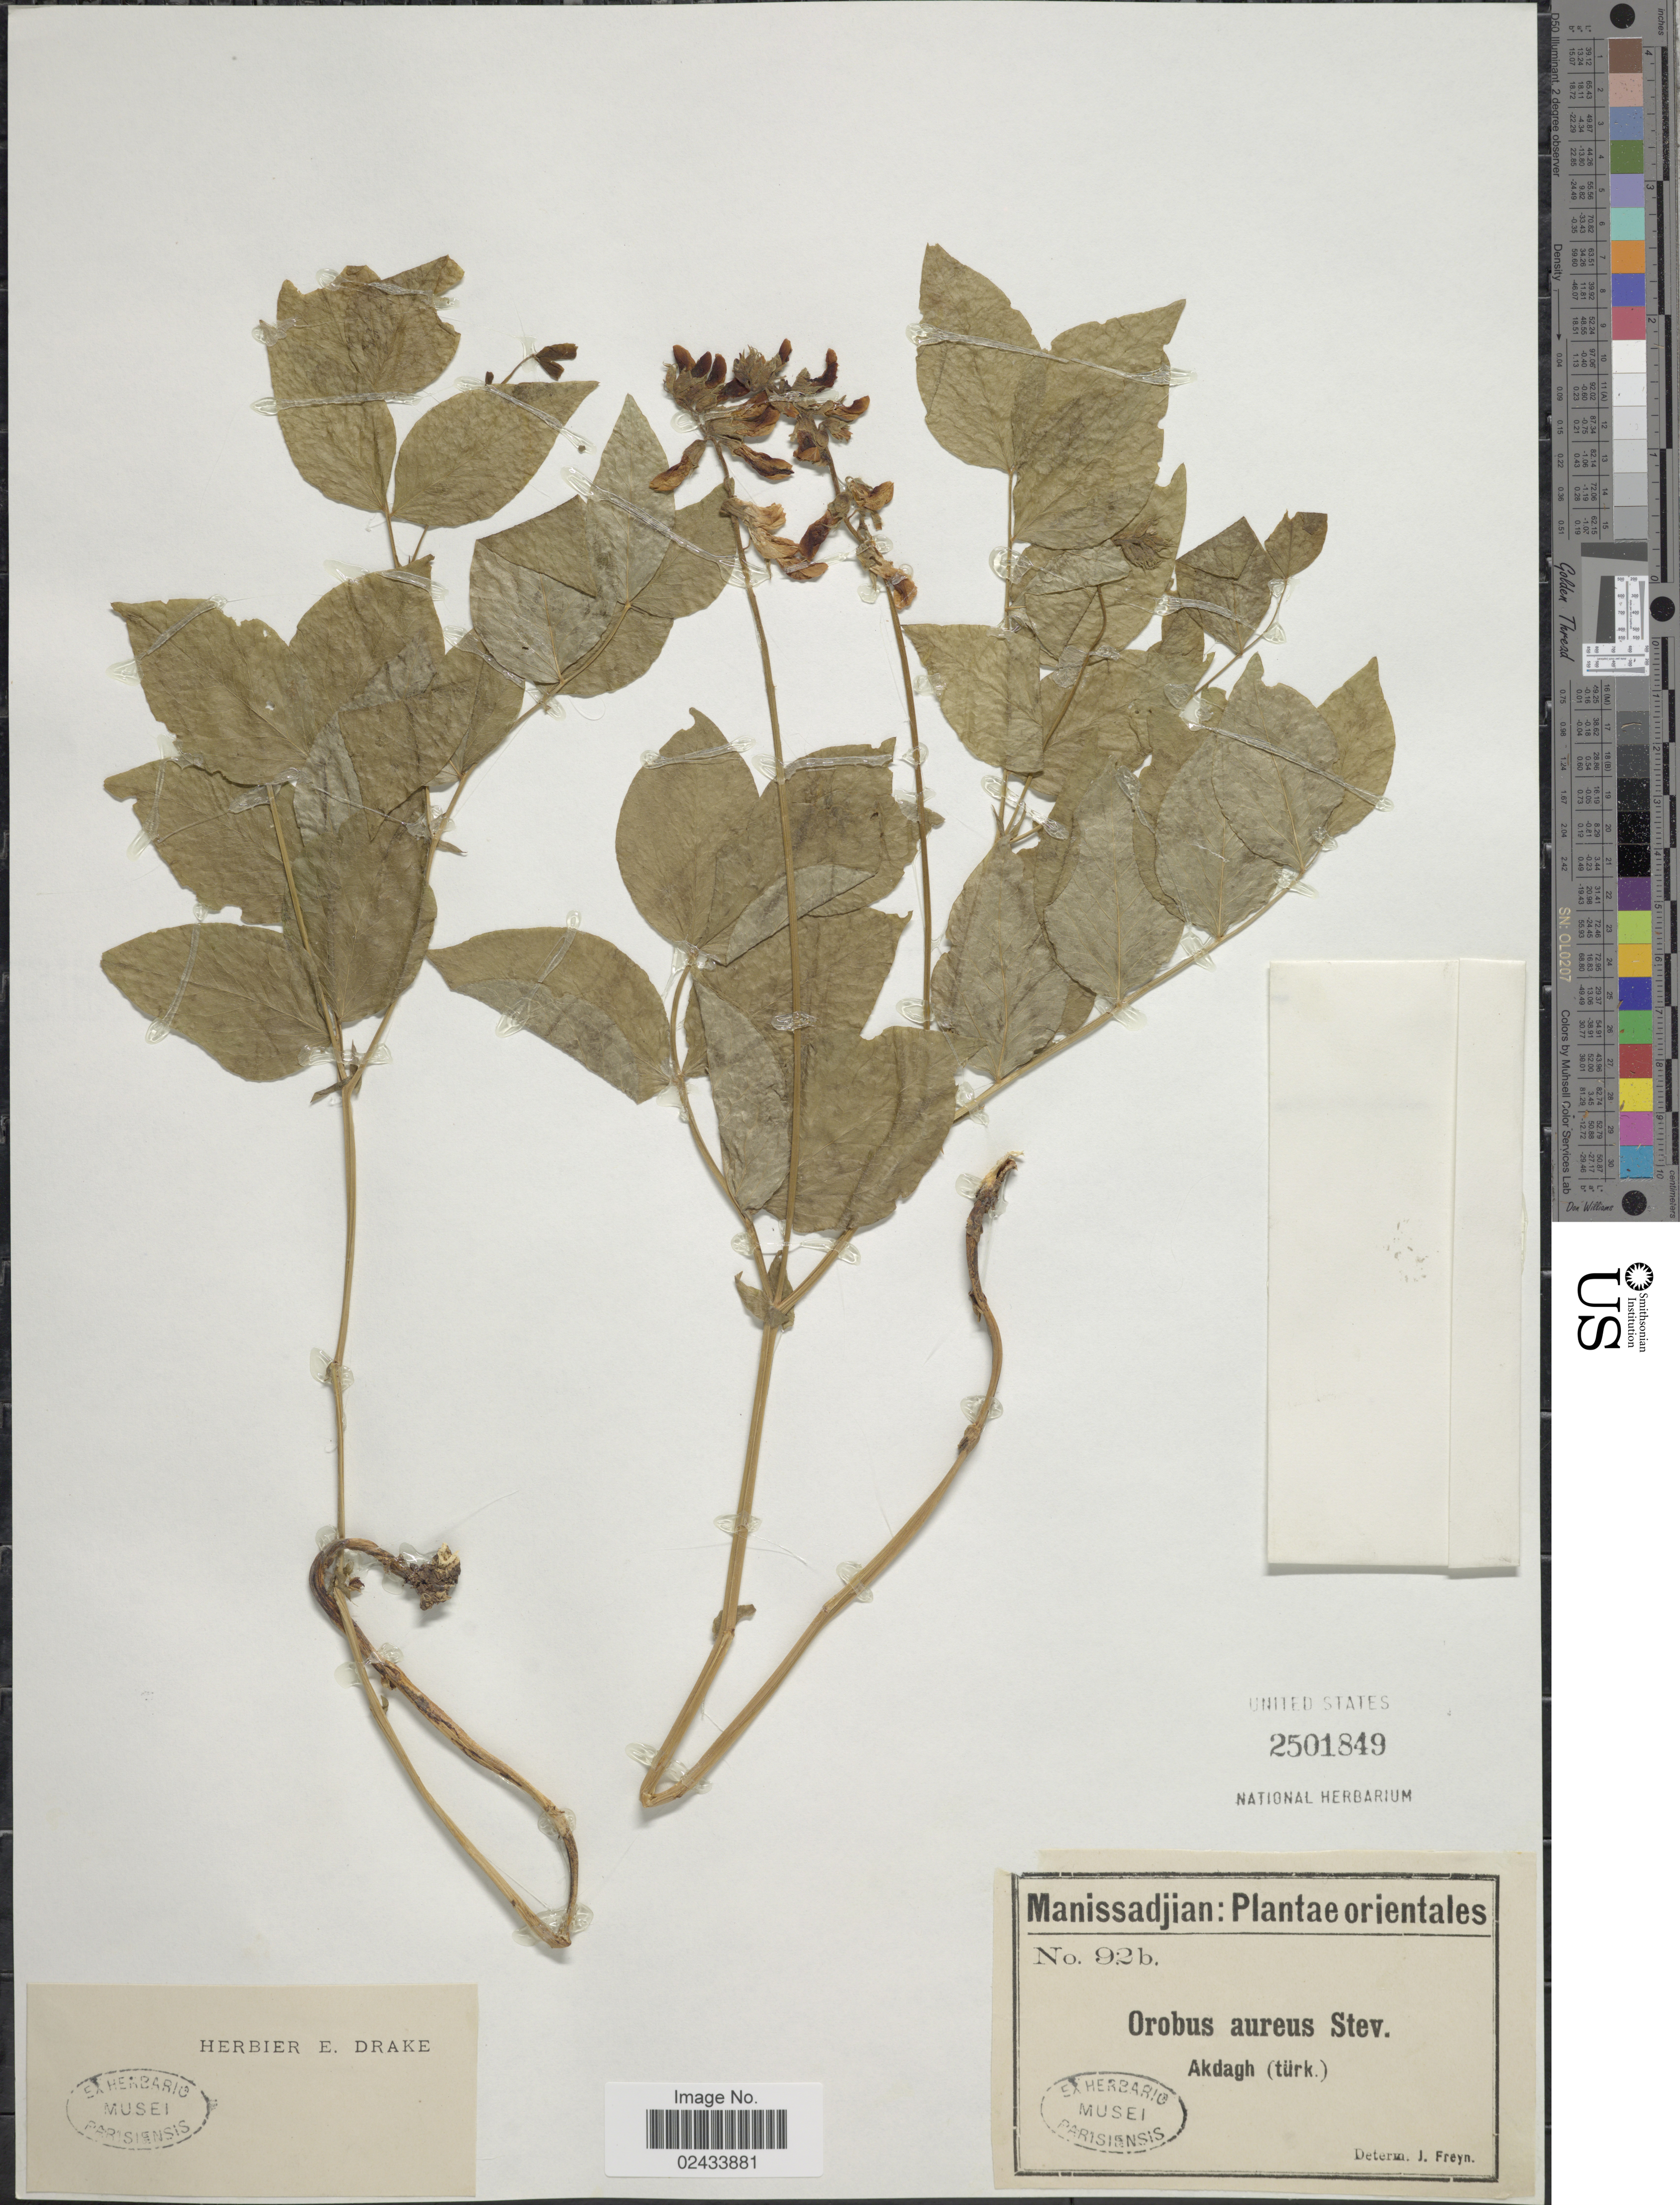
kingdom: Plantae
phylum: Tracheophyta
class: Magnoliopsida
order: Fabales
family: Fabaceae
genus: Lathyrus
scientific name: Lathyrus aurantius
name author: K. Koch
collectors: -. Manissadjian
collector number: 92b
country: Turkey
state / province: Amasya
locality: Orientales, Akdagh (turk)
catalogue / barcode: US 2501849